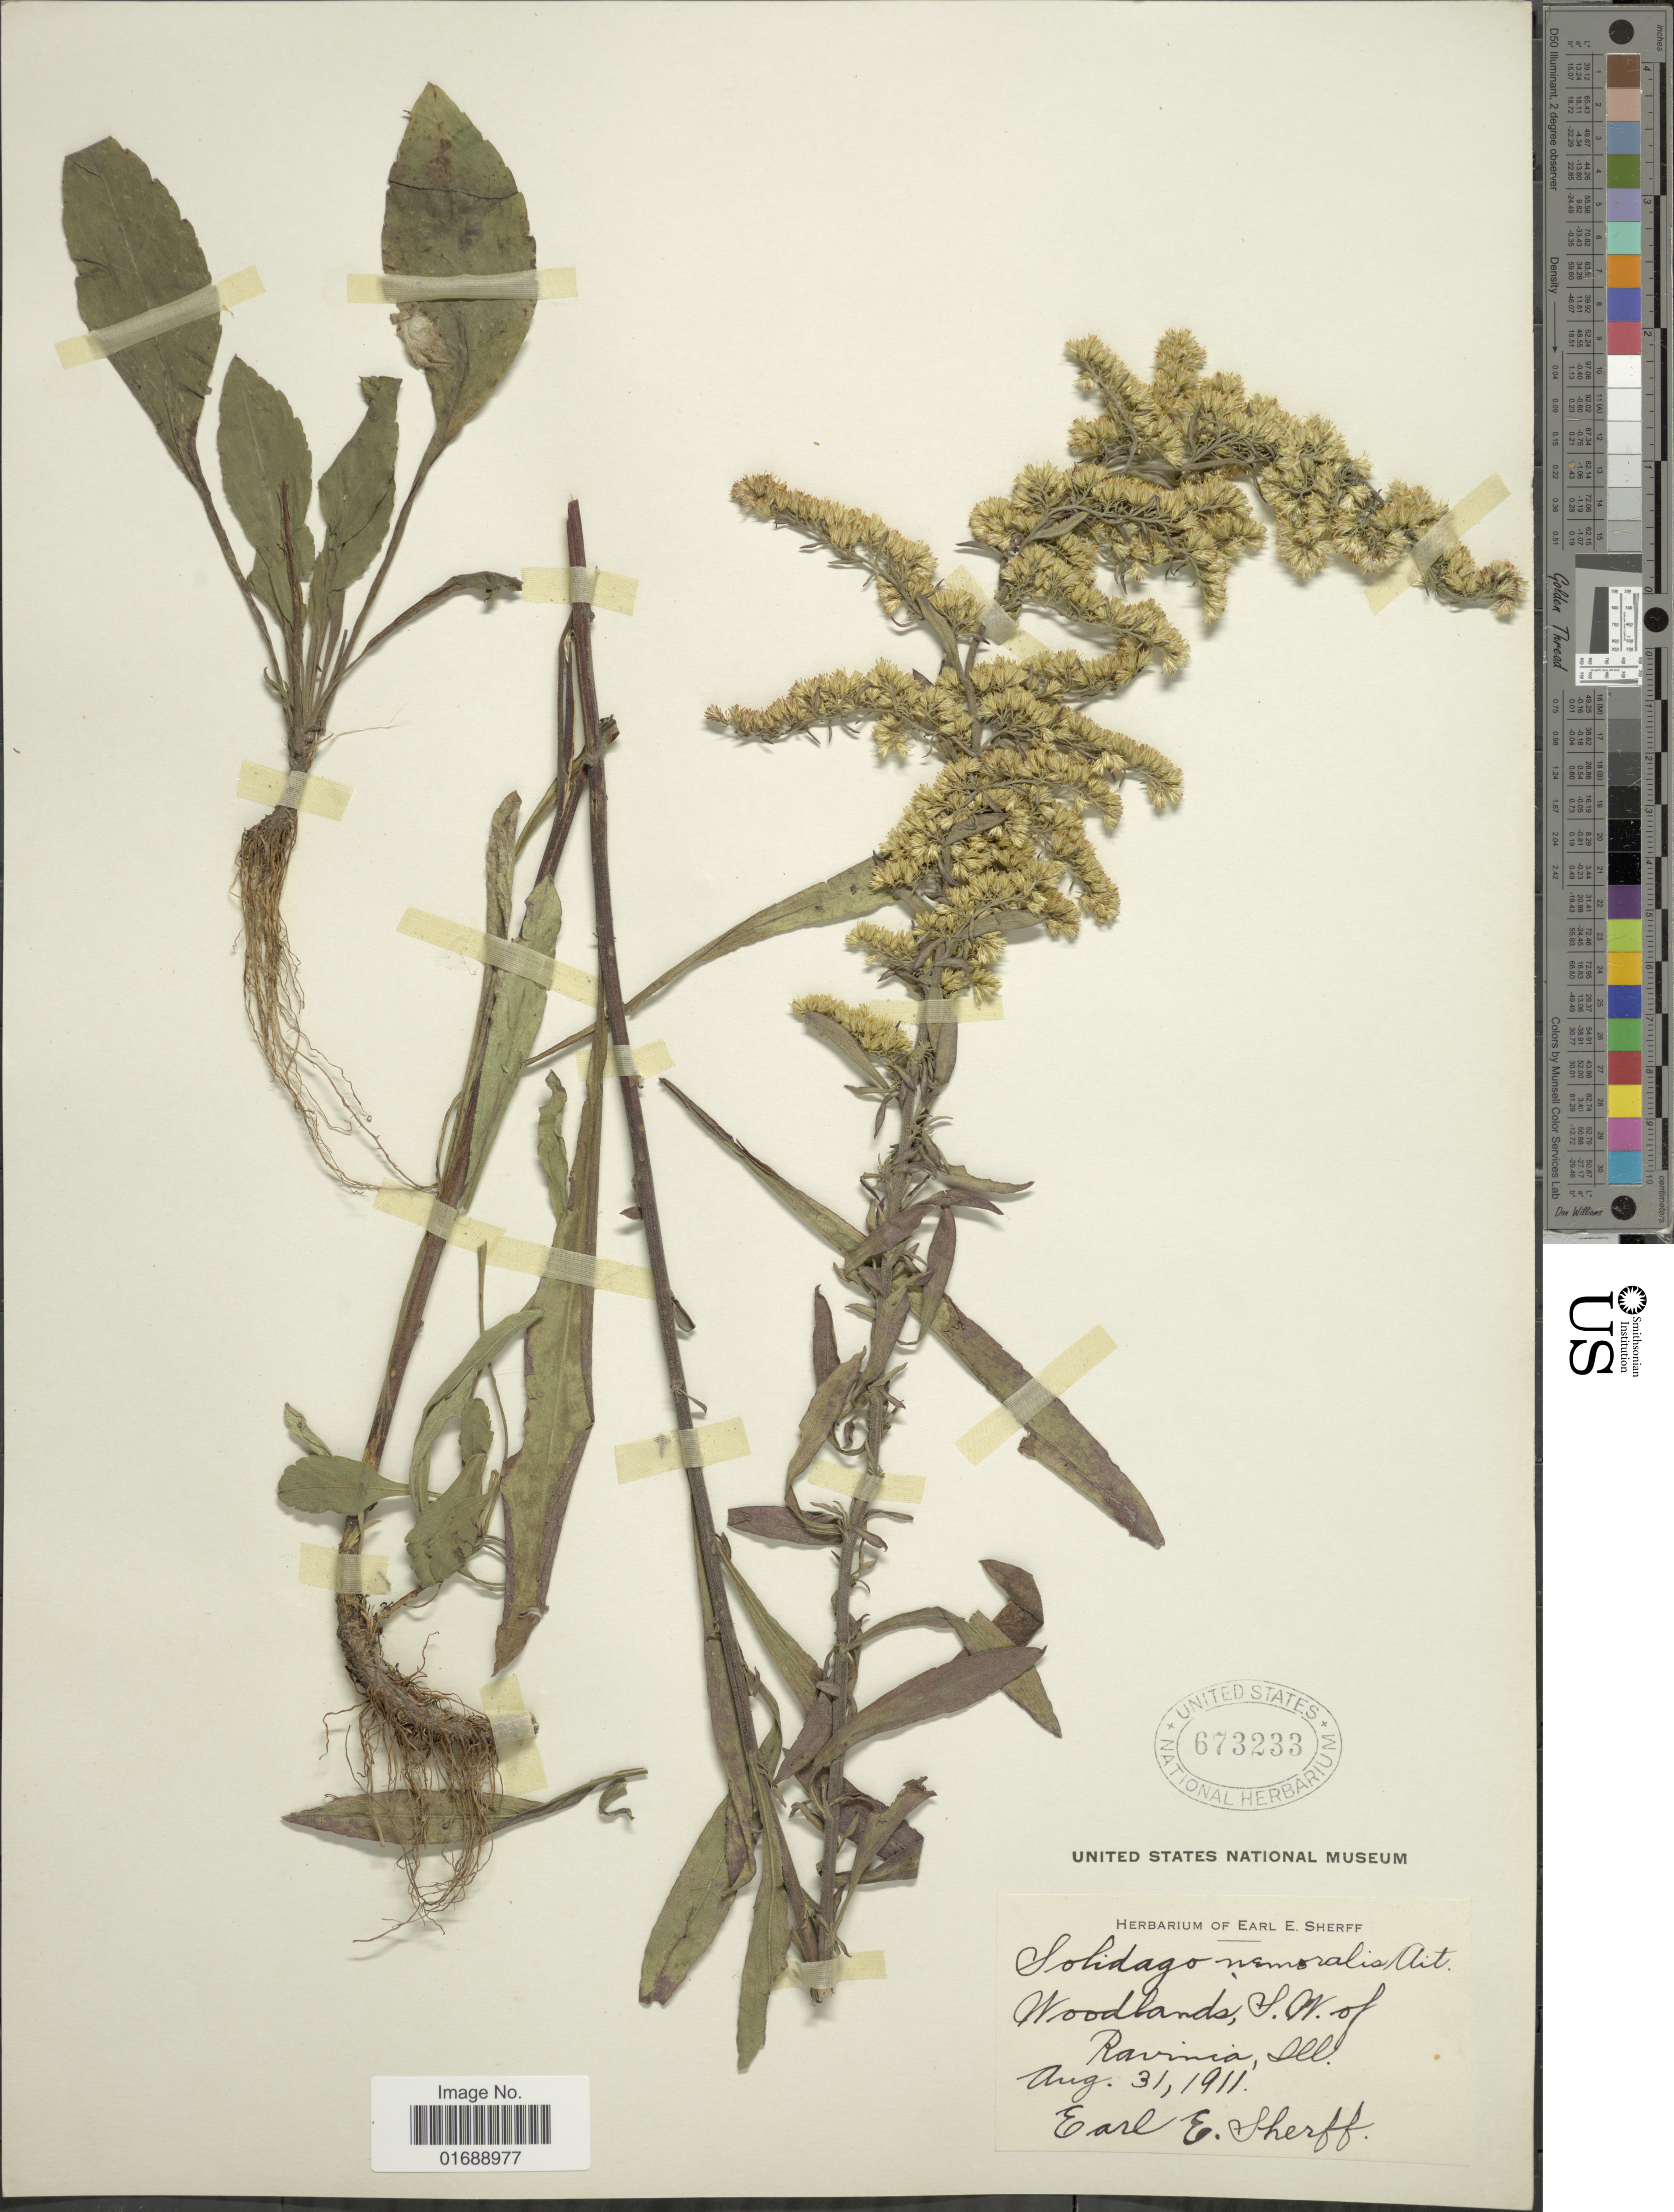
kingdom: Plantae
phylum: Tracheophyta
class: Magnoliopsida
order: Asterales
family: Asteraceae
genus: Solidago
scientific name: Solidago nemoralis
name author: Aiton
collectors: E. E. Sherff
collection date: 1911-08-31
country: United States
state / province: Illinois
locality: Woodlands, S.W. of Ravinia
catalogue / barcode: US 673233